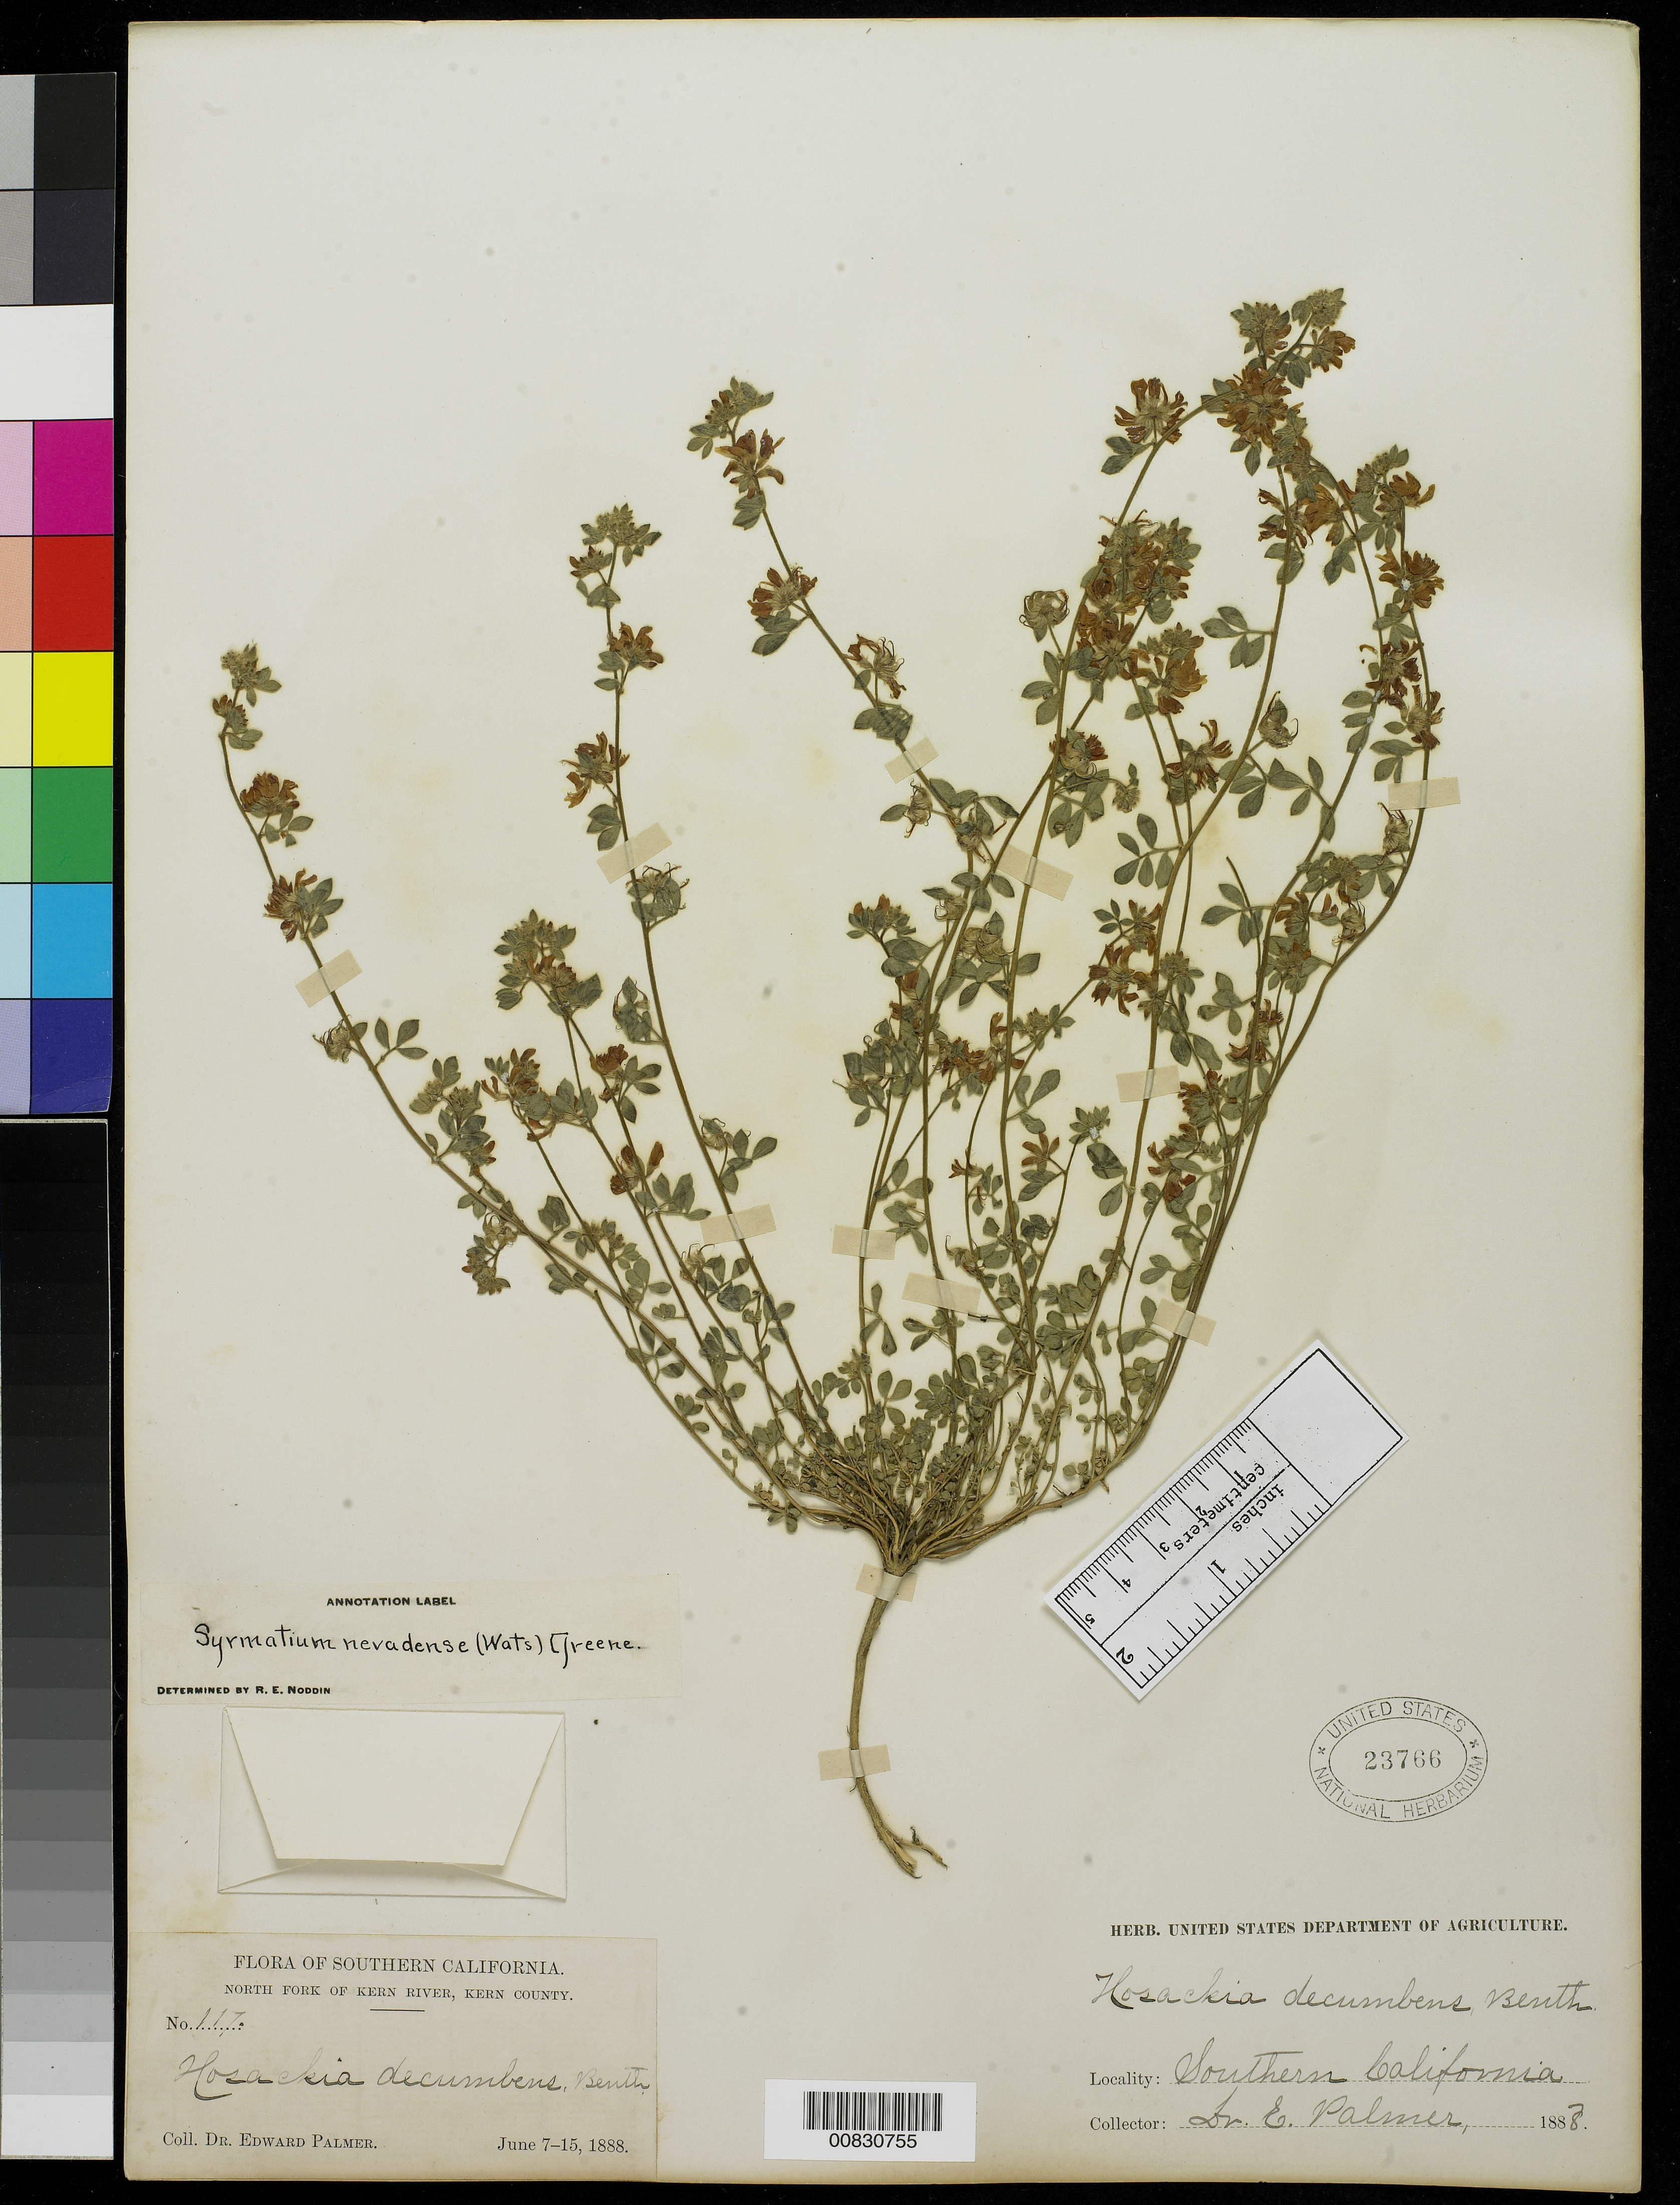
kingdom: Plantae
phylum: Tracheophyta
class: Magnoliopsida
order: Fabales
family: Fabaceae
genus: Syrmatium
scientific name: Syrmatium decumbens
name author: (Benth.) Greene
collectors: E. Palmer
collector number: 117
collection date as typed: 07 Jun 1888 to 15 Jun 1888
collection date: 1888-06-07/1888-06-15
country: United States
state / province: California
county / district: Kern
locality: North Fork of Kern River, Kern County, California.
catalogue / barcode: US 23766